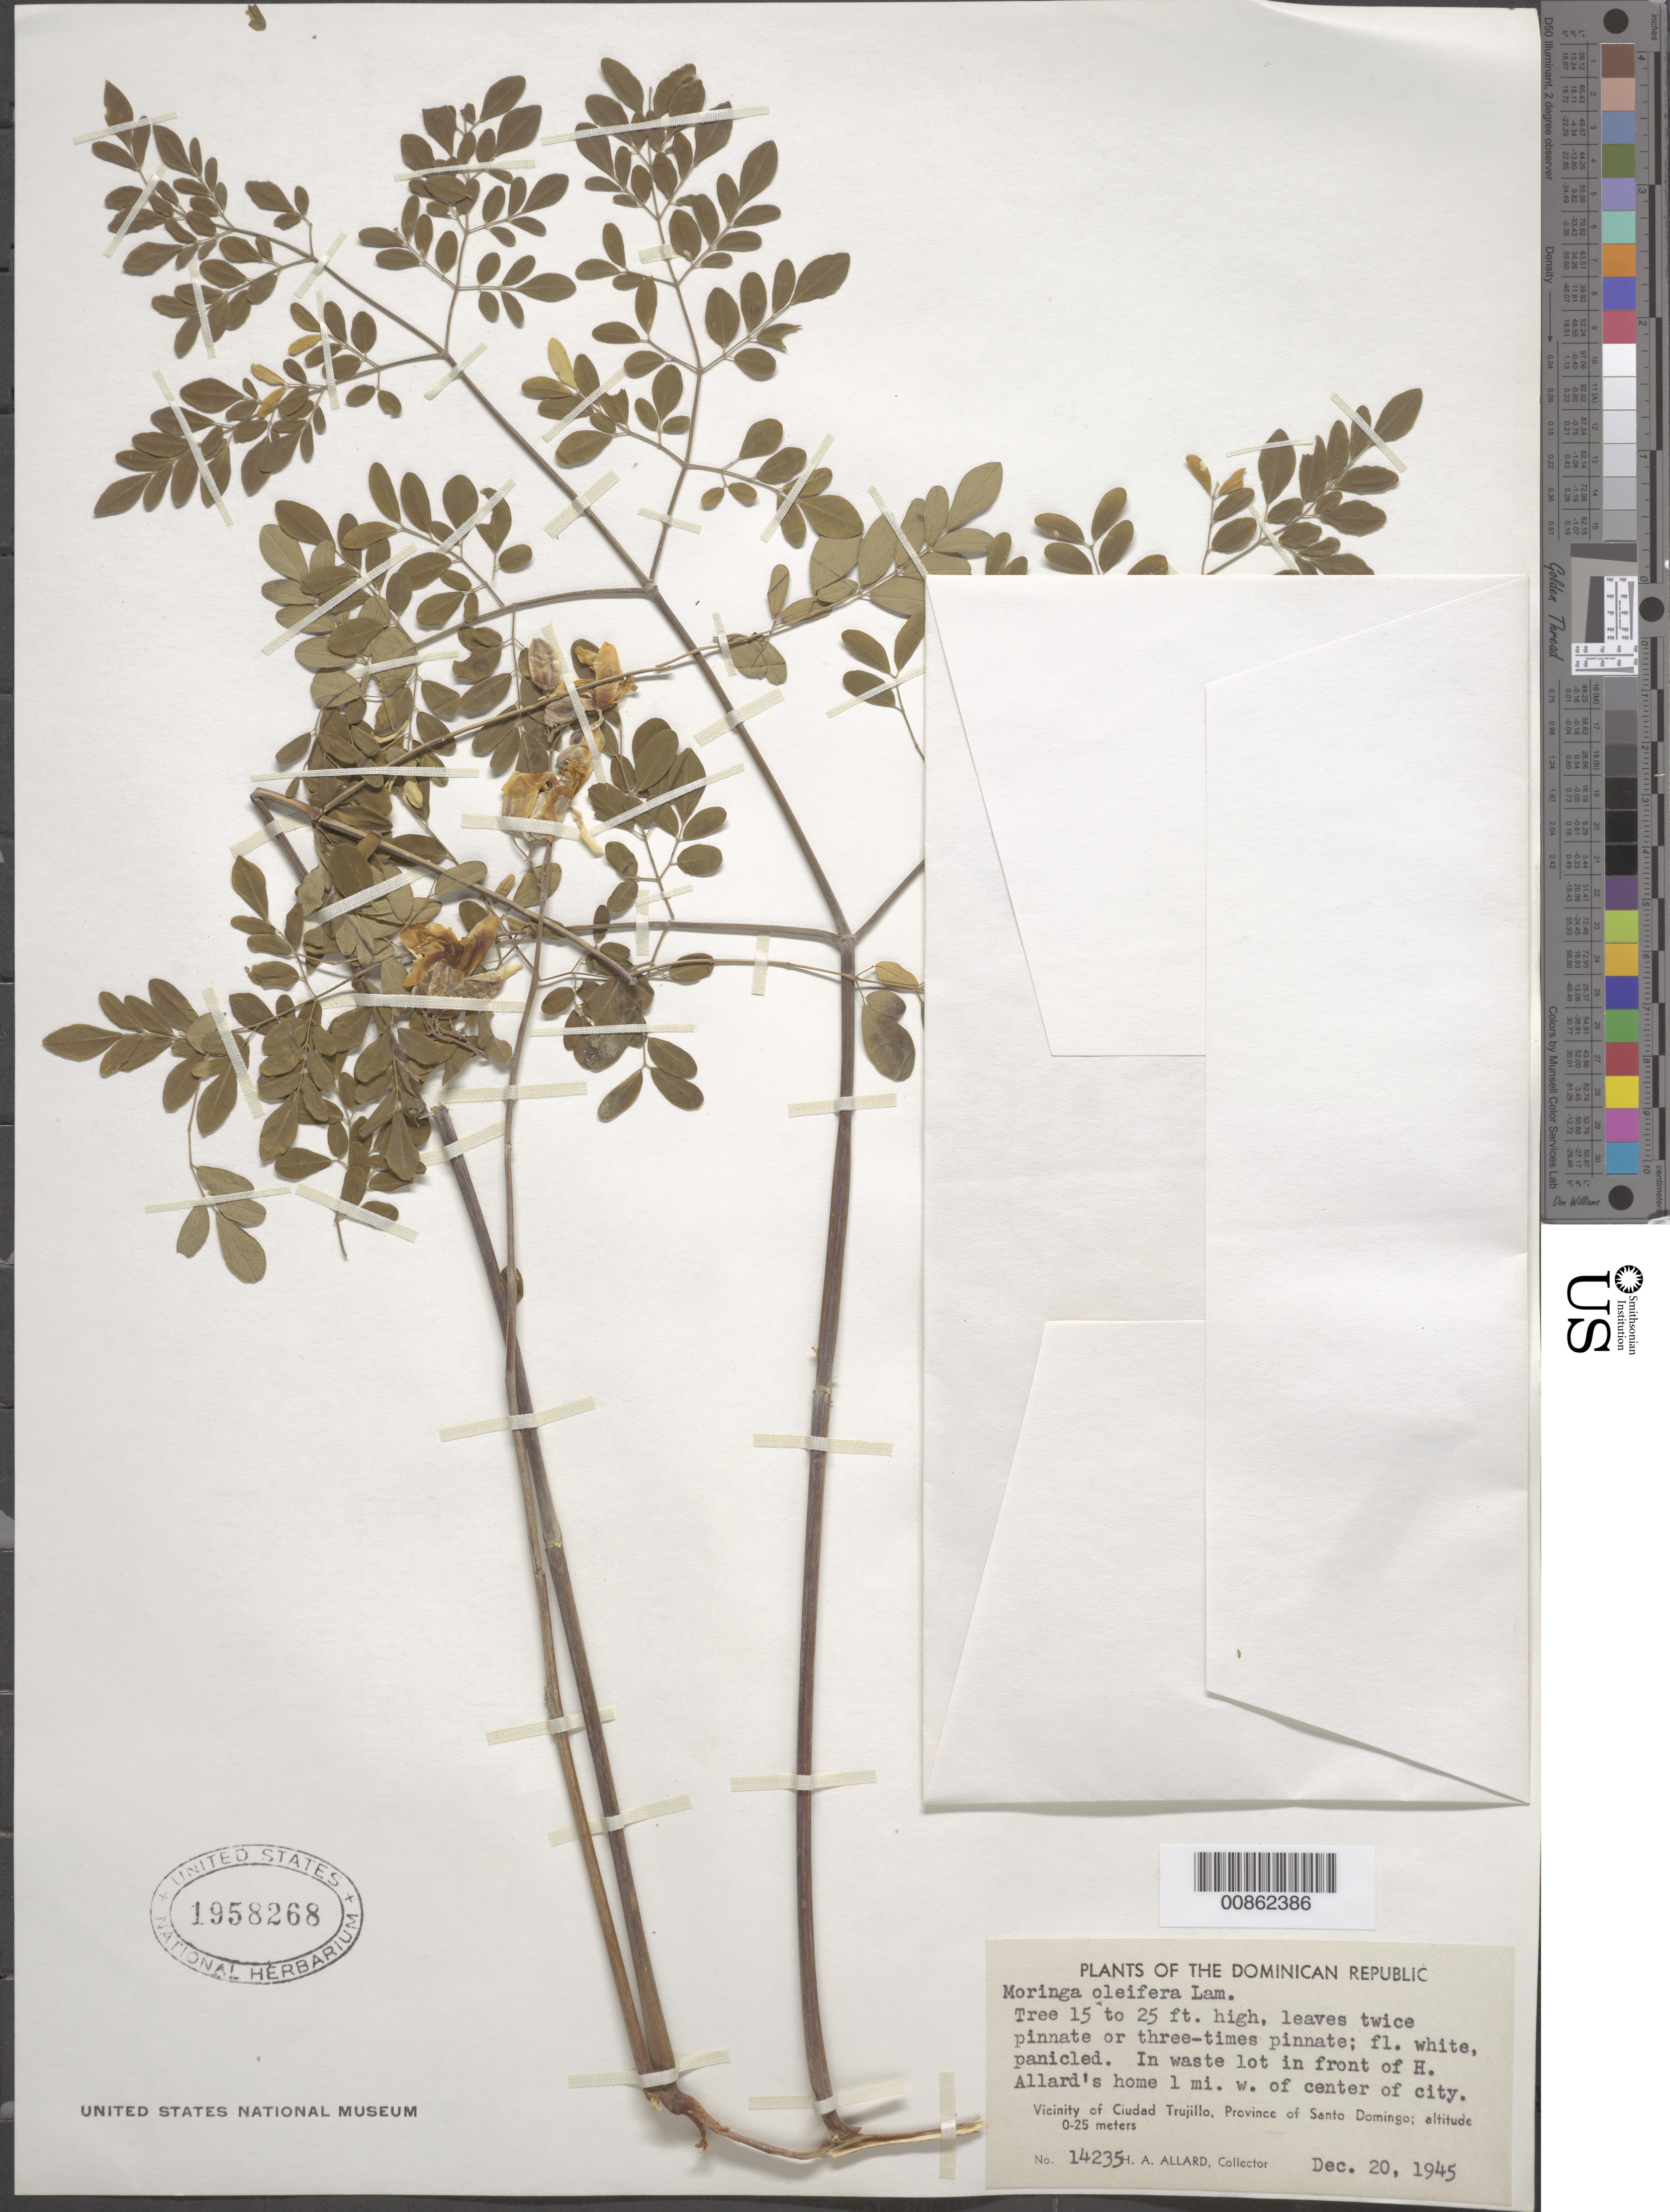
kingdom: Plantae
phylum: Tracheophyta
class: Magnoliopsida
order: Brassicales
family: Moringaceae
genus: Moringa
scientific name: Moringa oleifera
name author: Lam.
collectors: H. A. Allard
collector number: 14235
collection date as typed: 20 Dec 1945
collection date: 1945-12-20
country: Dominican Republic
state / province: Distrito Nacional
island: Hispaniola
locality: Vicinity of Ciudad Trujillo, Province of Santo Domingo (obsolete). In front of H. Allard's home 1 mi. W of center of city.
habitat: In waste lot.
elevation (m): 0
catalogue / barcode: US 1958268